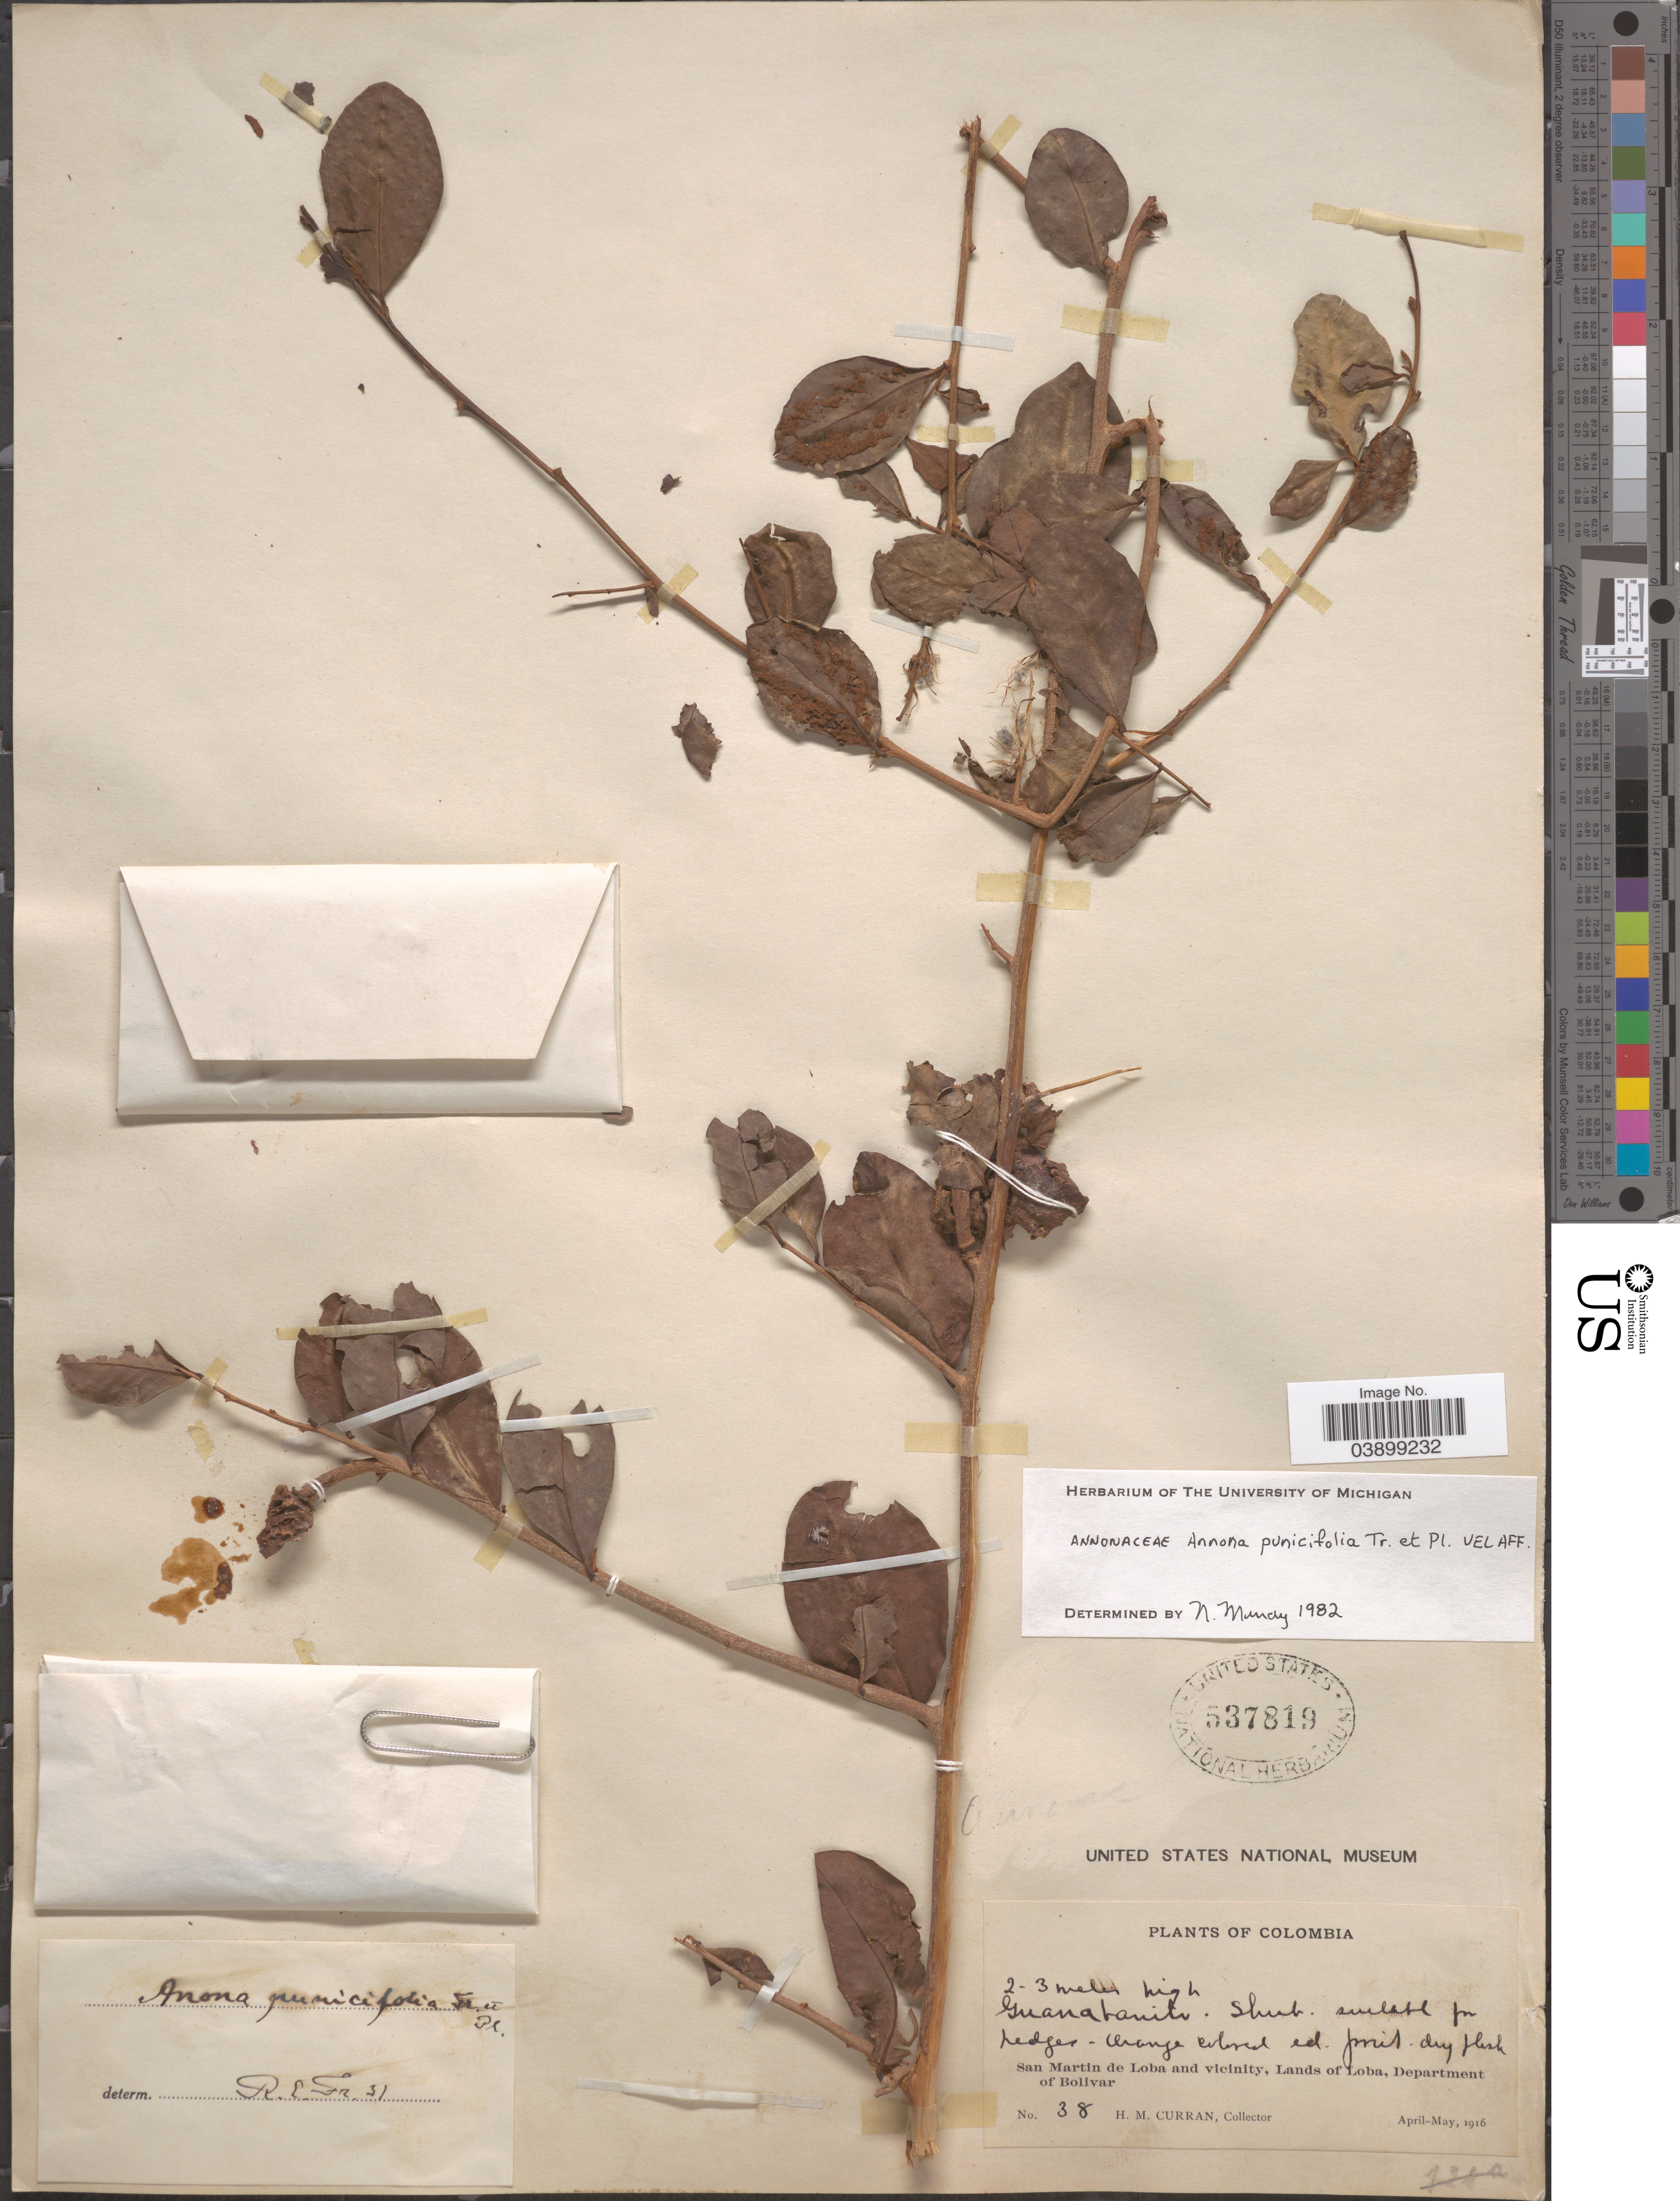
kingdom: Plantae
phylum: Tracheophyta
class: Magnoliopsida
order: Magnoliales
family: Annonaceae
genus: Annona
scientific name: Annona punicifolia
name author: Triana & Planch.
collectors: H. M. Curran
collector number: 38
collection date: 1916-04/1916-05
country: Colombia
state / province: Bolívar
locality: San Martin de Loba and vicinity, Lands of Loba, Department of Bolivar.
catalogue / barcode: US 537819